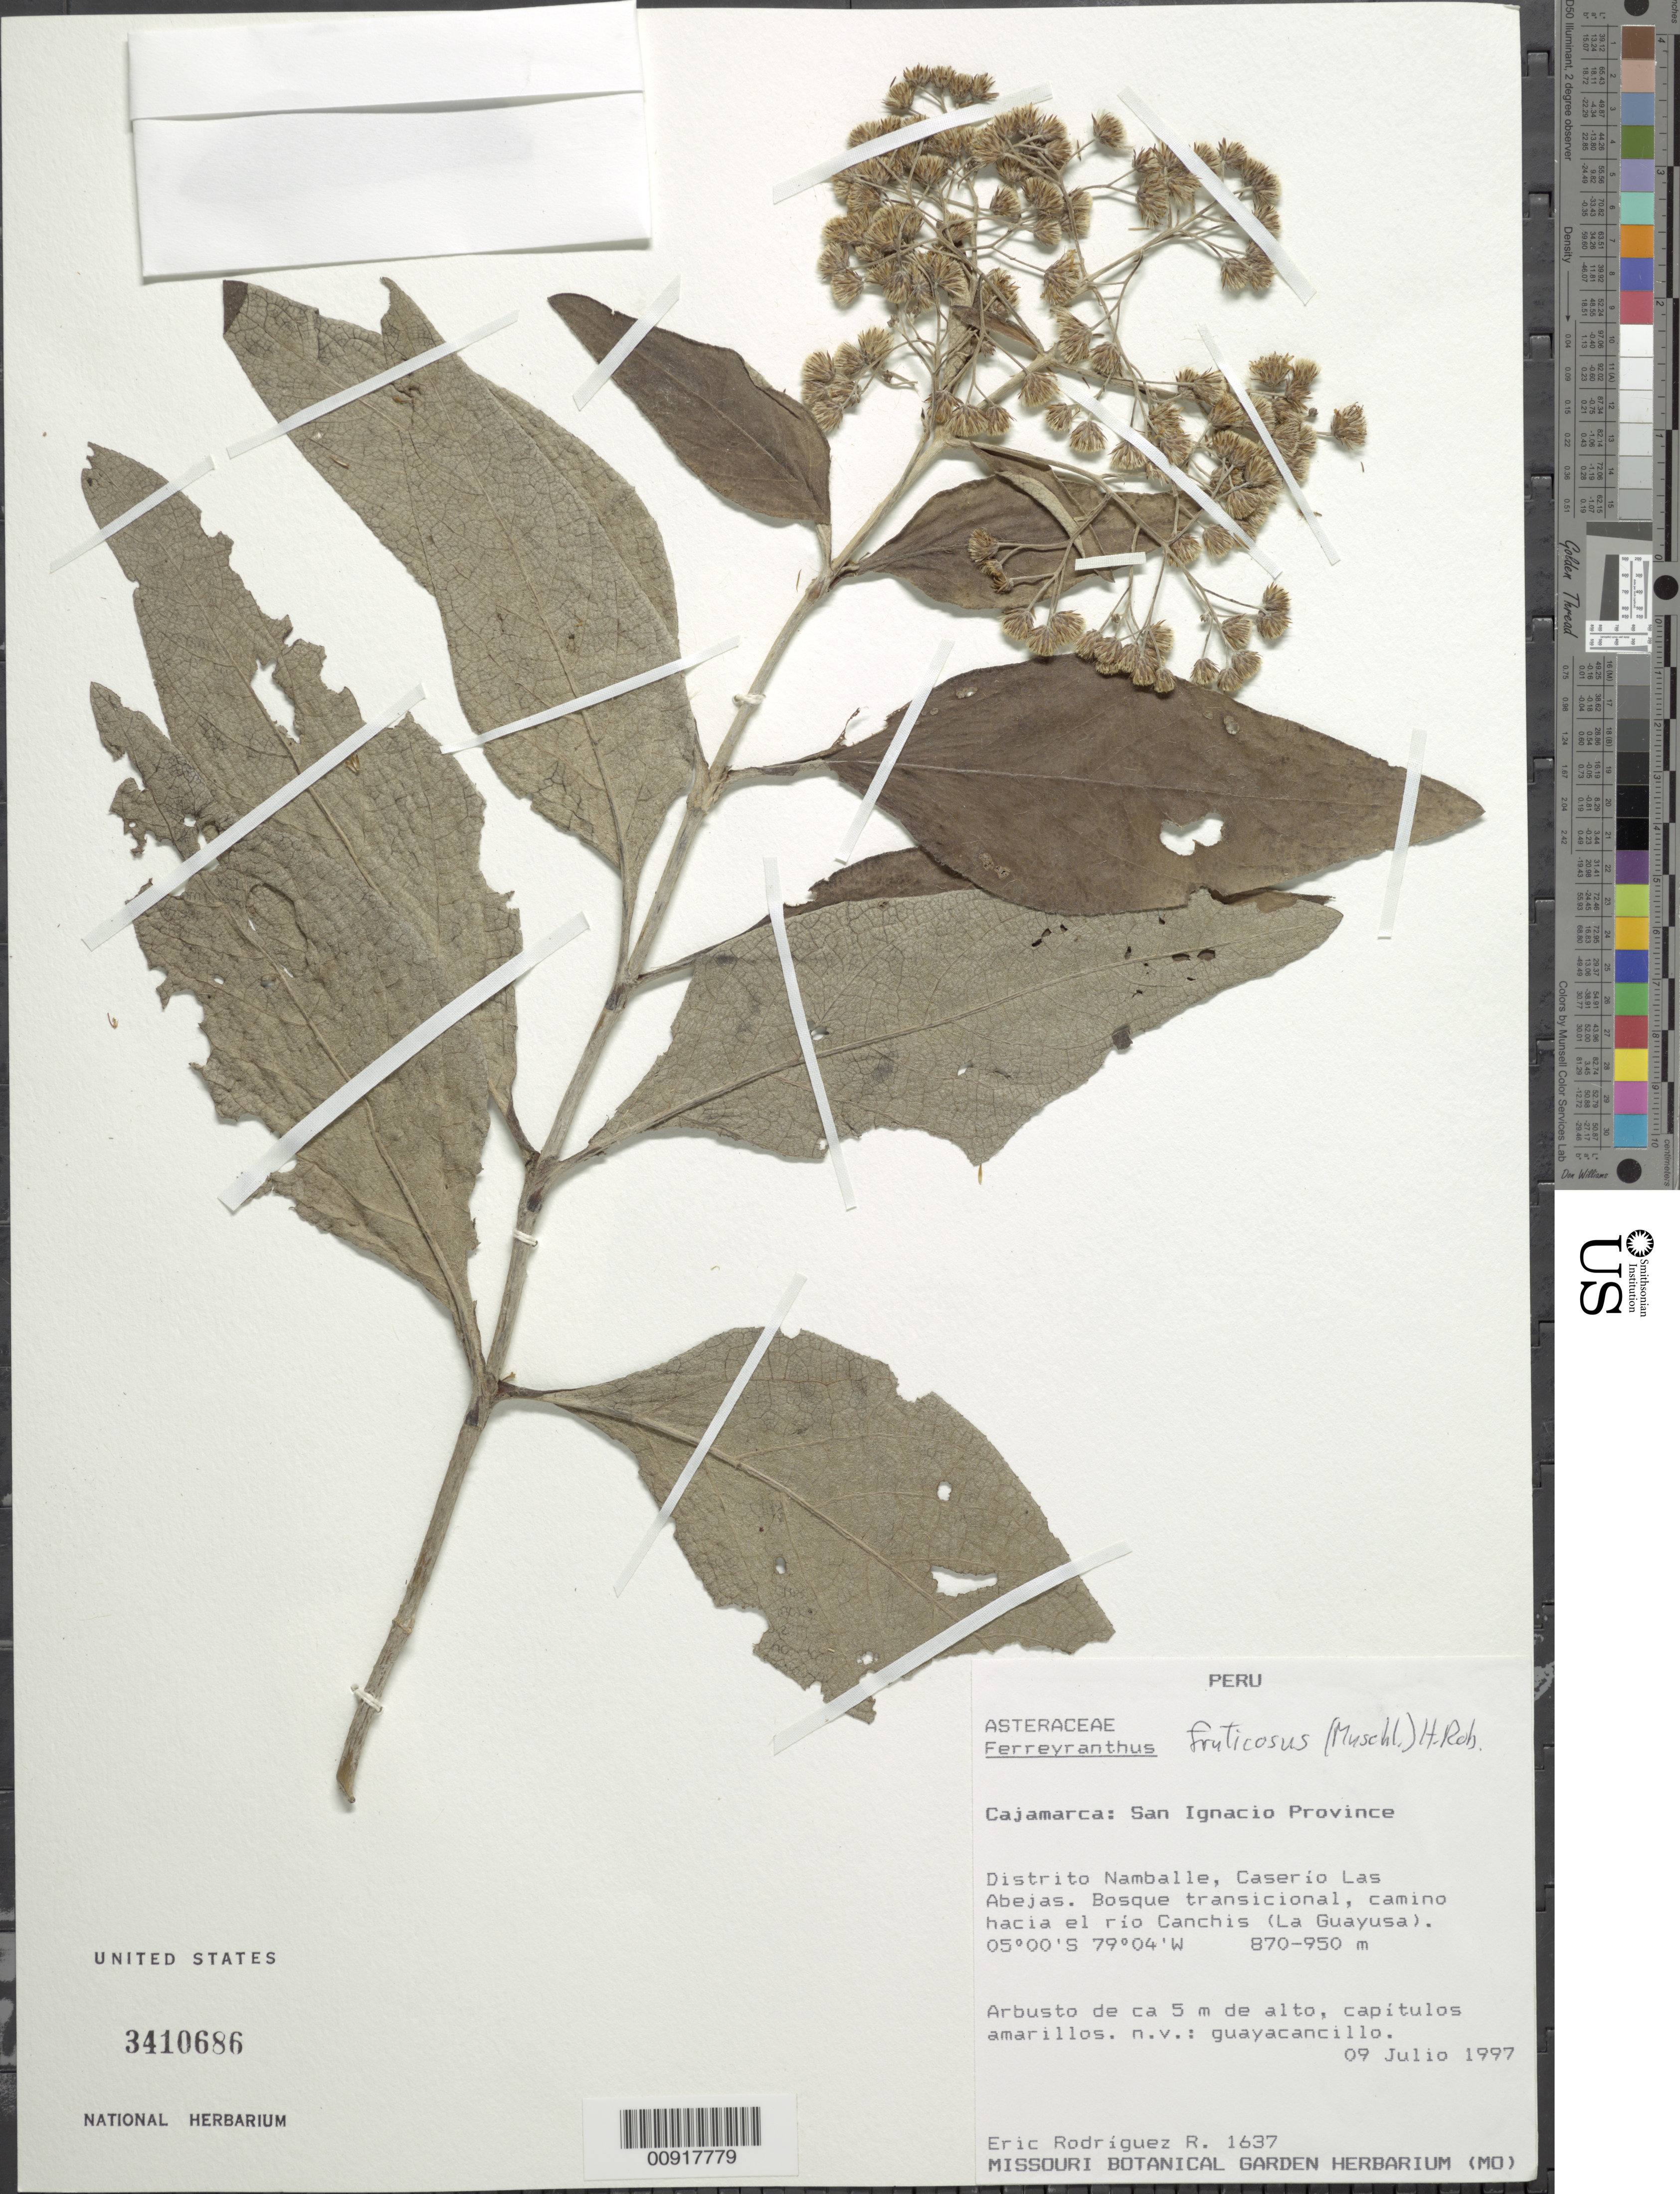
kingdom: Plantae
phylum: Tracheophyta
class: Magnoliopsida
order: Asterales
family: Asteraceae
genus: Ferreyranthus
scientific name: Ferreyranthus fruticosus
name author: (Muschl.) H. Rob.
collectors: E. Rodriguez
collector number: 1637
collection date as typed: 9 July 1997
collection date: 1997-07-09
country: Peru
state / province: Cajamarca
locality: Prov. San Ignacio, Dist. Namballe, Caserío Las Abejas, camino hacia el Río Canchis (La Guayusa)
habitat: Bosque transicional, camino hacia el río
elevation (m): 870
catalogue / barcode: US 3410686